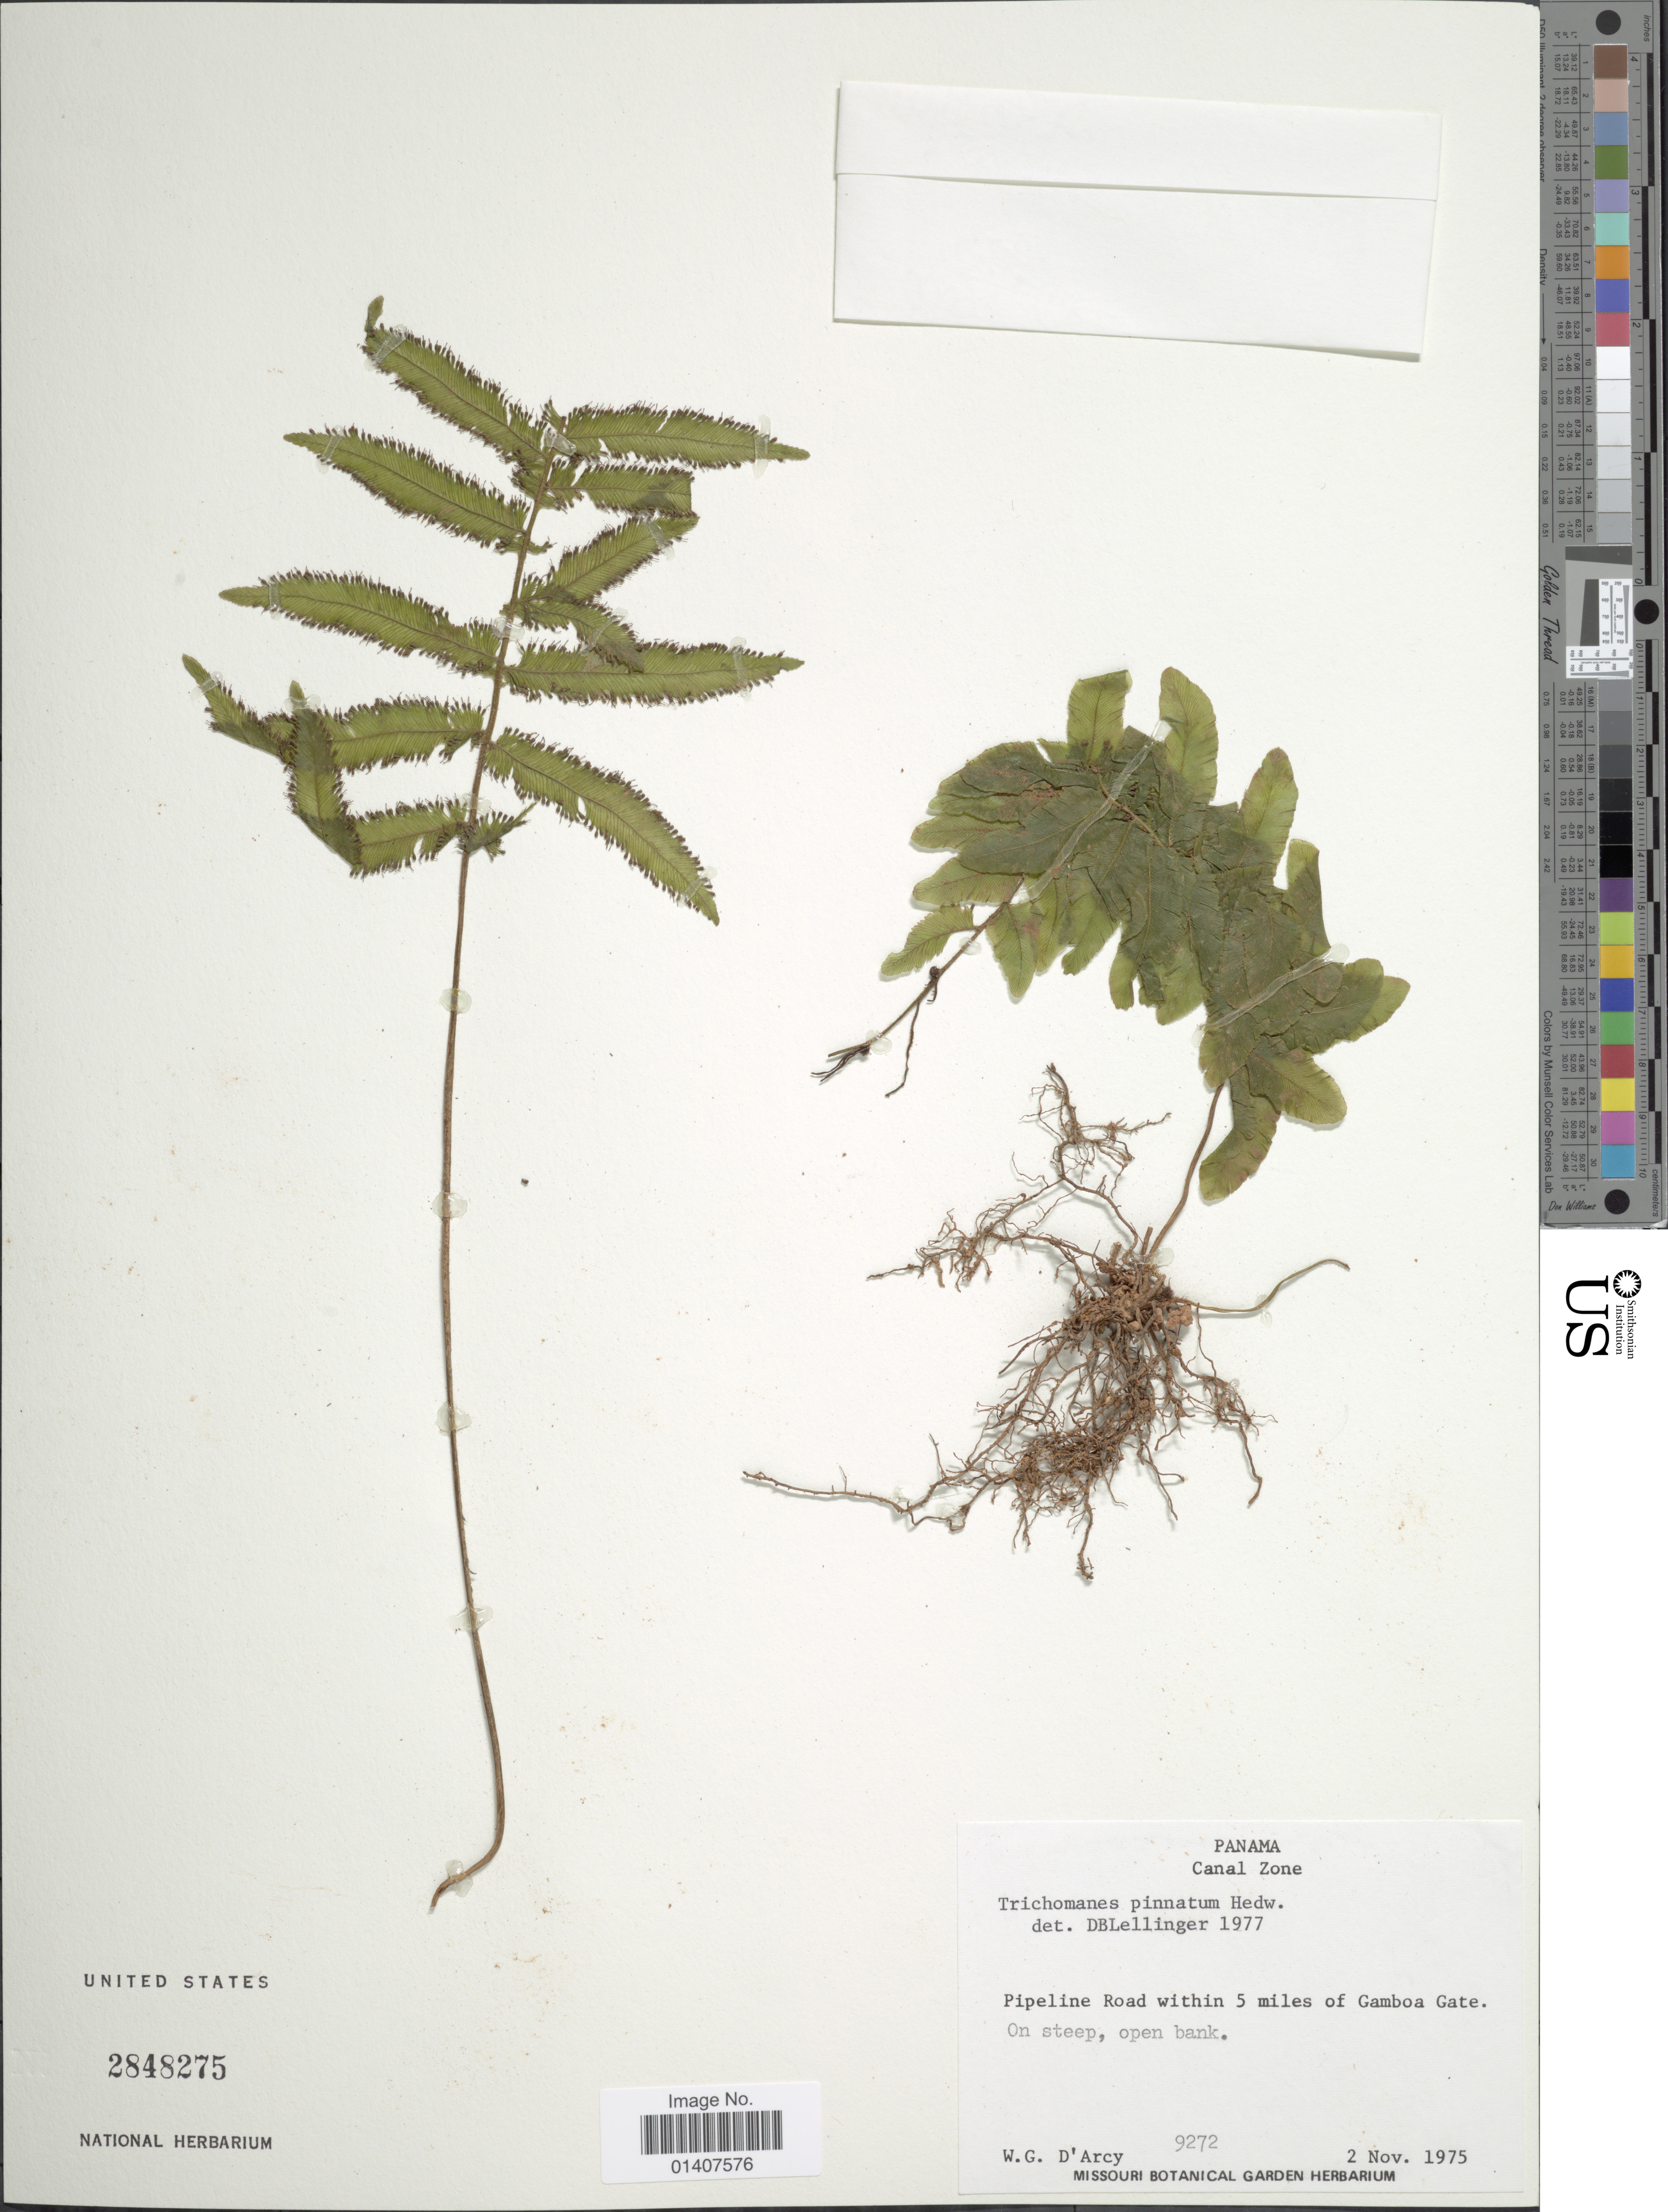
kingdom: Plantae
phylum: Tracheophyta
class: Polypodiopsida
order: Hymenophyllales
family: Hymenophyllaceae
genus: Trichomanes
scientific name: Trichomanes pinnatum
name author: Hedw.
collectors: W. G. D'Arcy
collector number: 9272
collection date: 1975-11-02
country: Panama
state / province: Colón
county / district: Canal Zone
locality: Canal Zone, Pipeline Road within 5miles of Gamboa Gate, on steep, open bank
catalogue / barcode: US 2848275